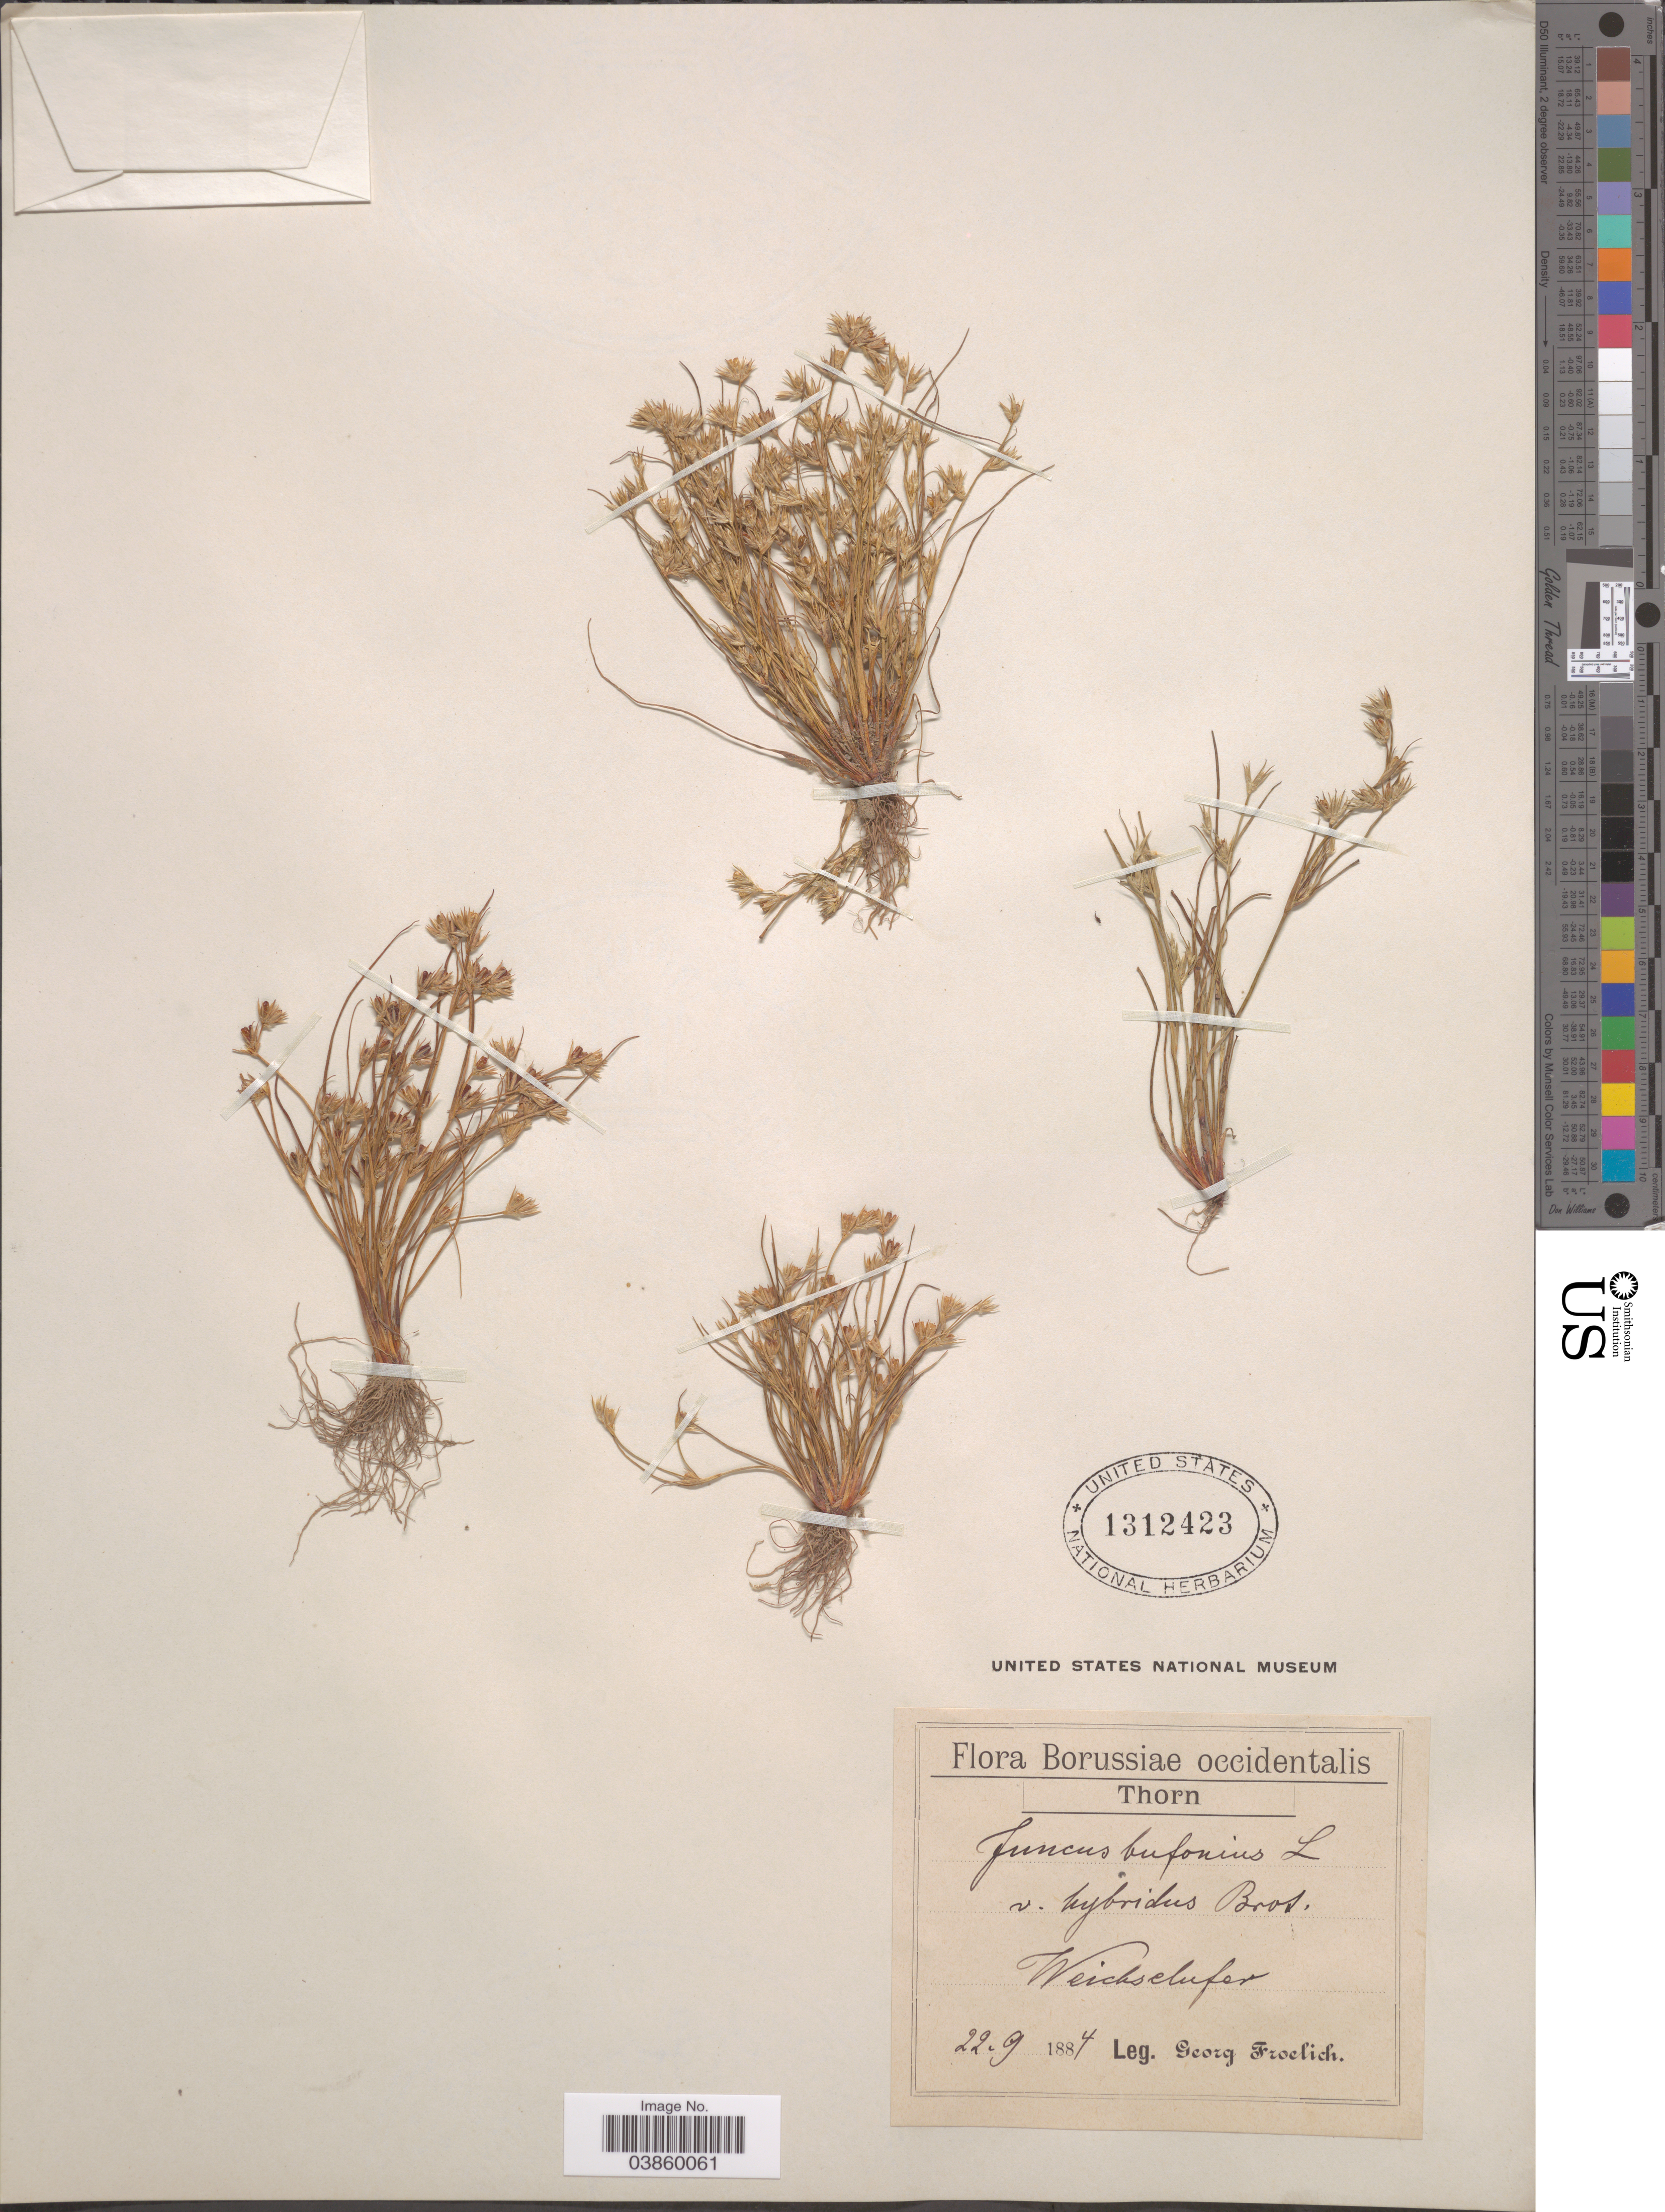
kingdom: Plantae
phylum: Tracheophyta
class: Liliopsida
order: Poales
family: Juncaceae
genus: Juncus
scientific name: Juncus bufonius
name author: L.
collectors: G. Froelich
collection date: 1884-09-22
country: Poland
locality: Borussiae occidentalis Thorn. Weichselufer.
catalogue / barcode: US 1312423